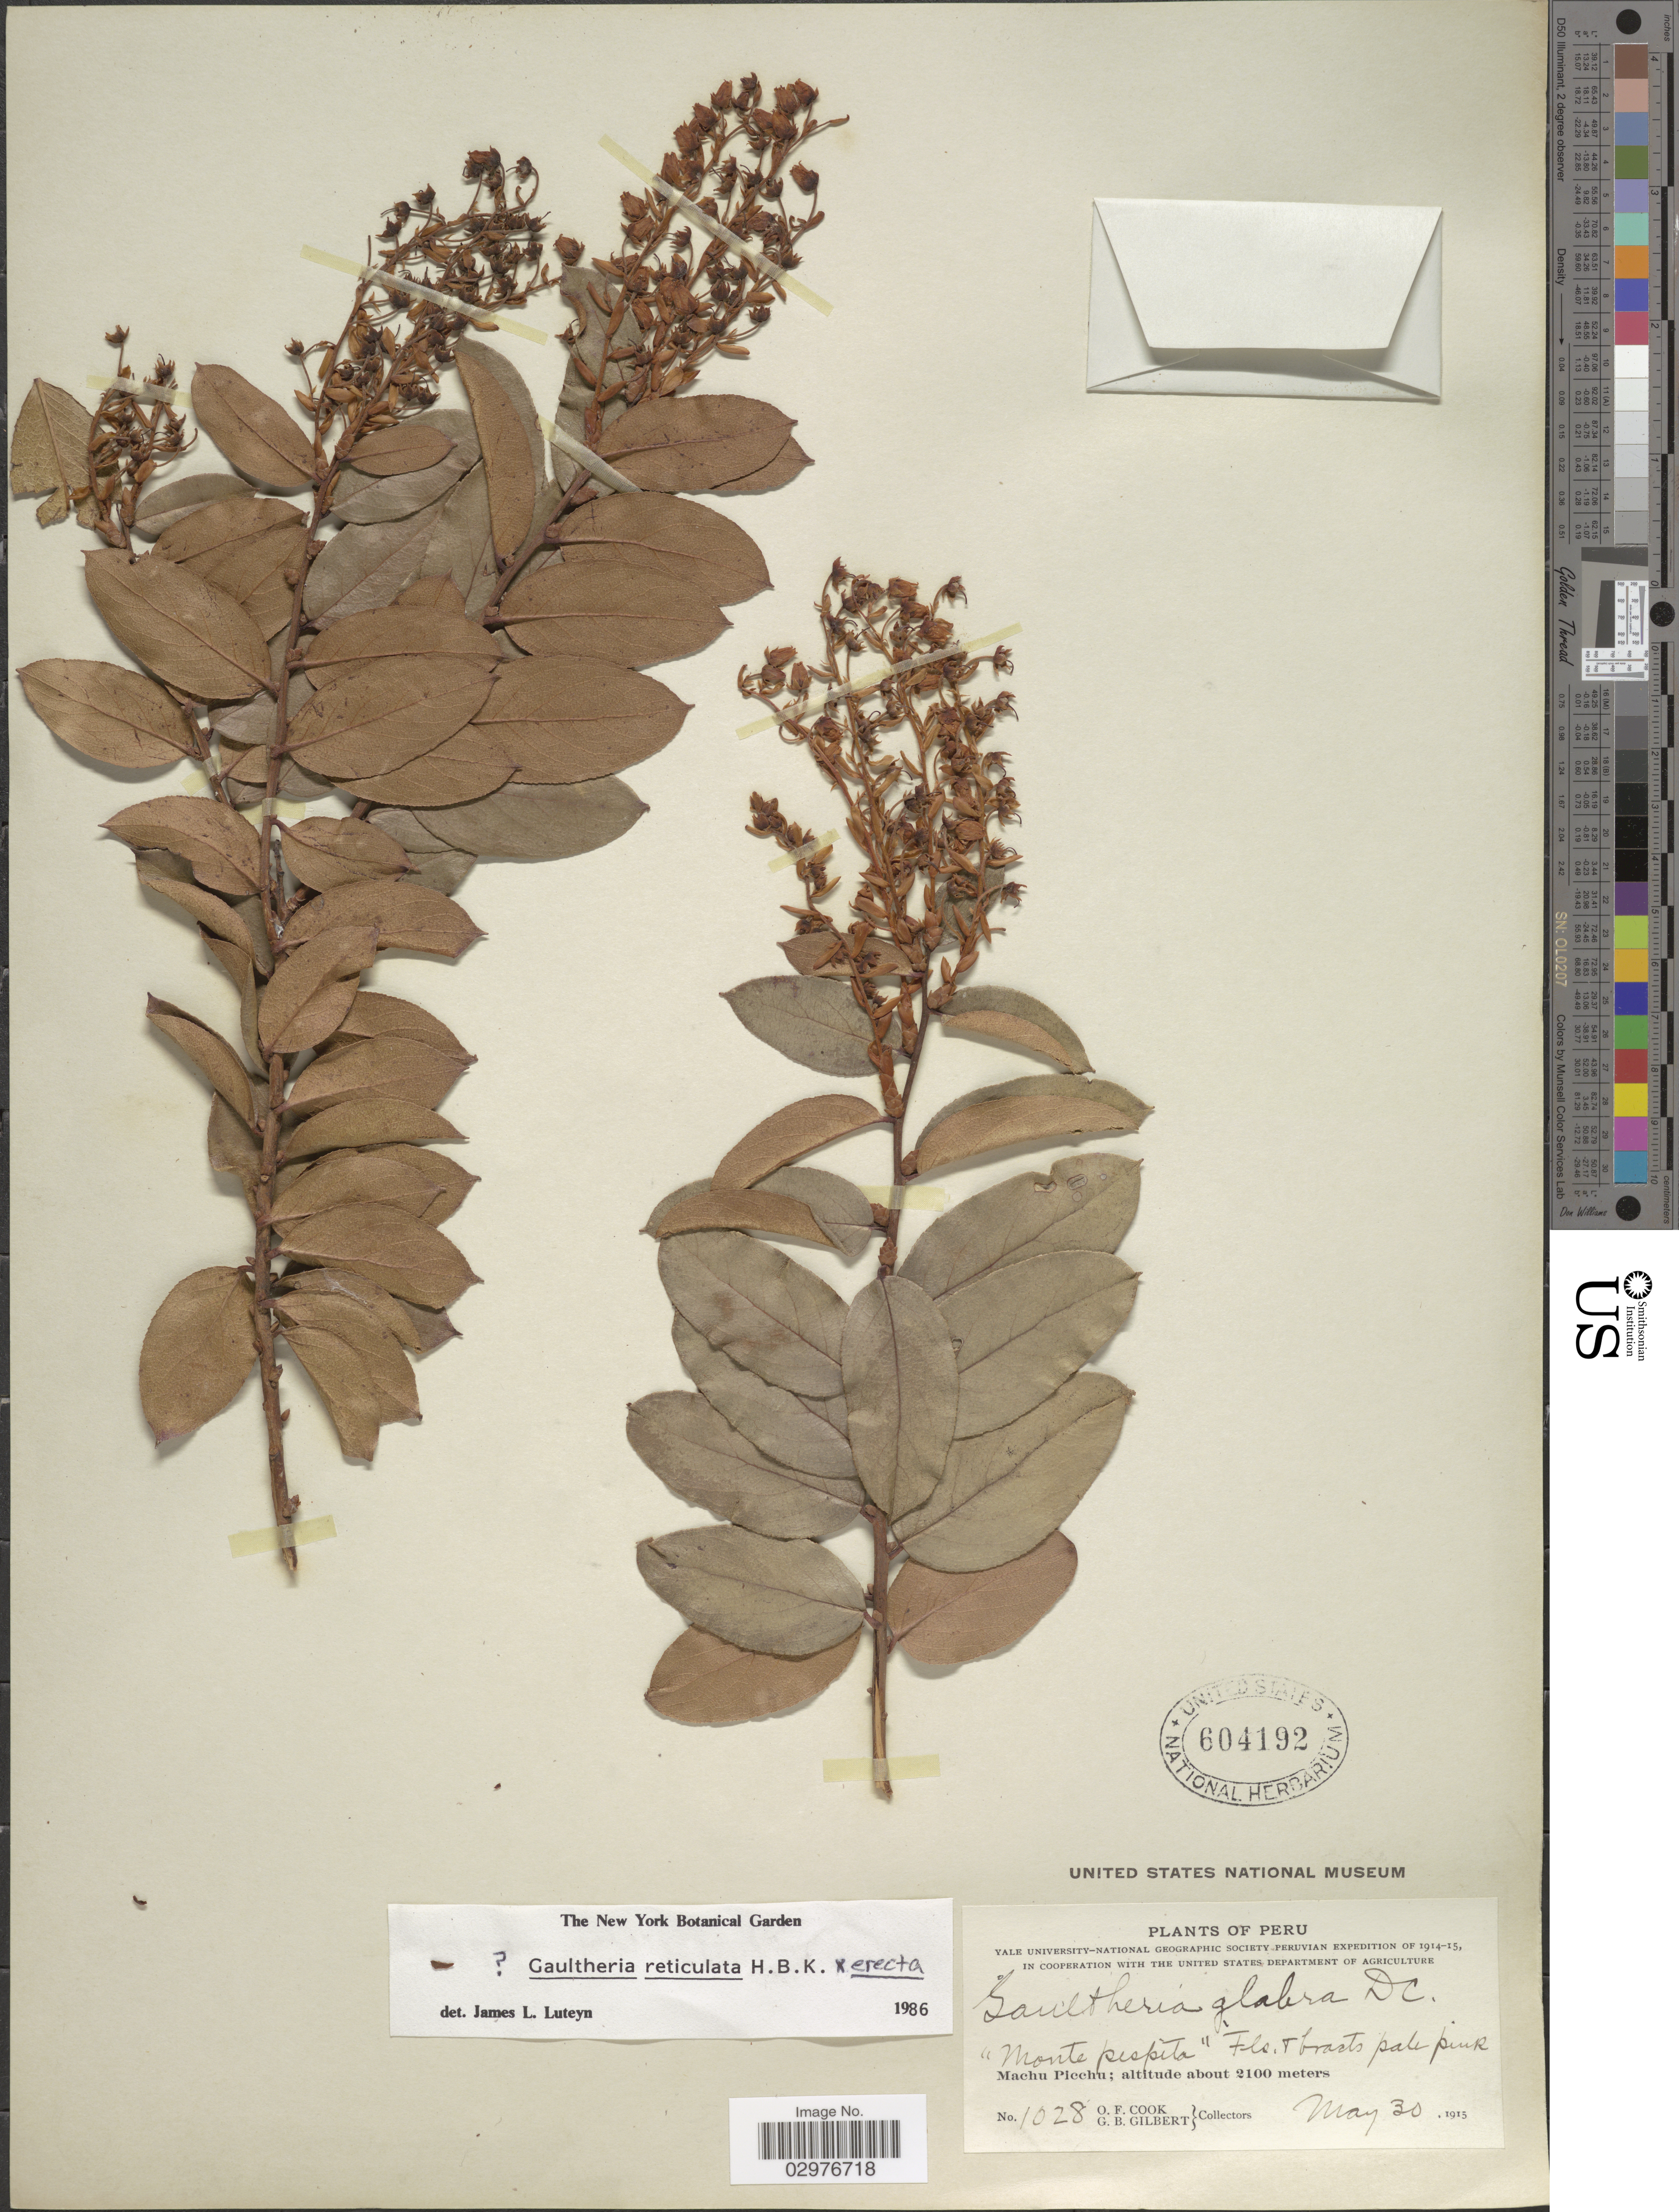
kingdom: Plantae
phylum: Tracheophyta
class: Magnoliopsida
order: Ericales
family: Ericaceae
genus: Gaultheria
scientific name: Gaultheria reticulata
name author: Kunth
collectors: O. F. Cook & G. B. Gilbert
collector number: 1028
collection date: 1915-05-30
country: Peru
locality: Monte pespita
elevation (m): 2100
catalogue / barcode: US 604192